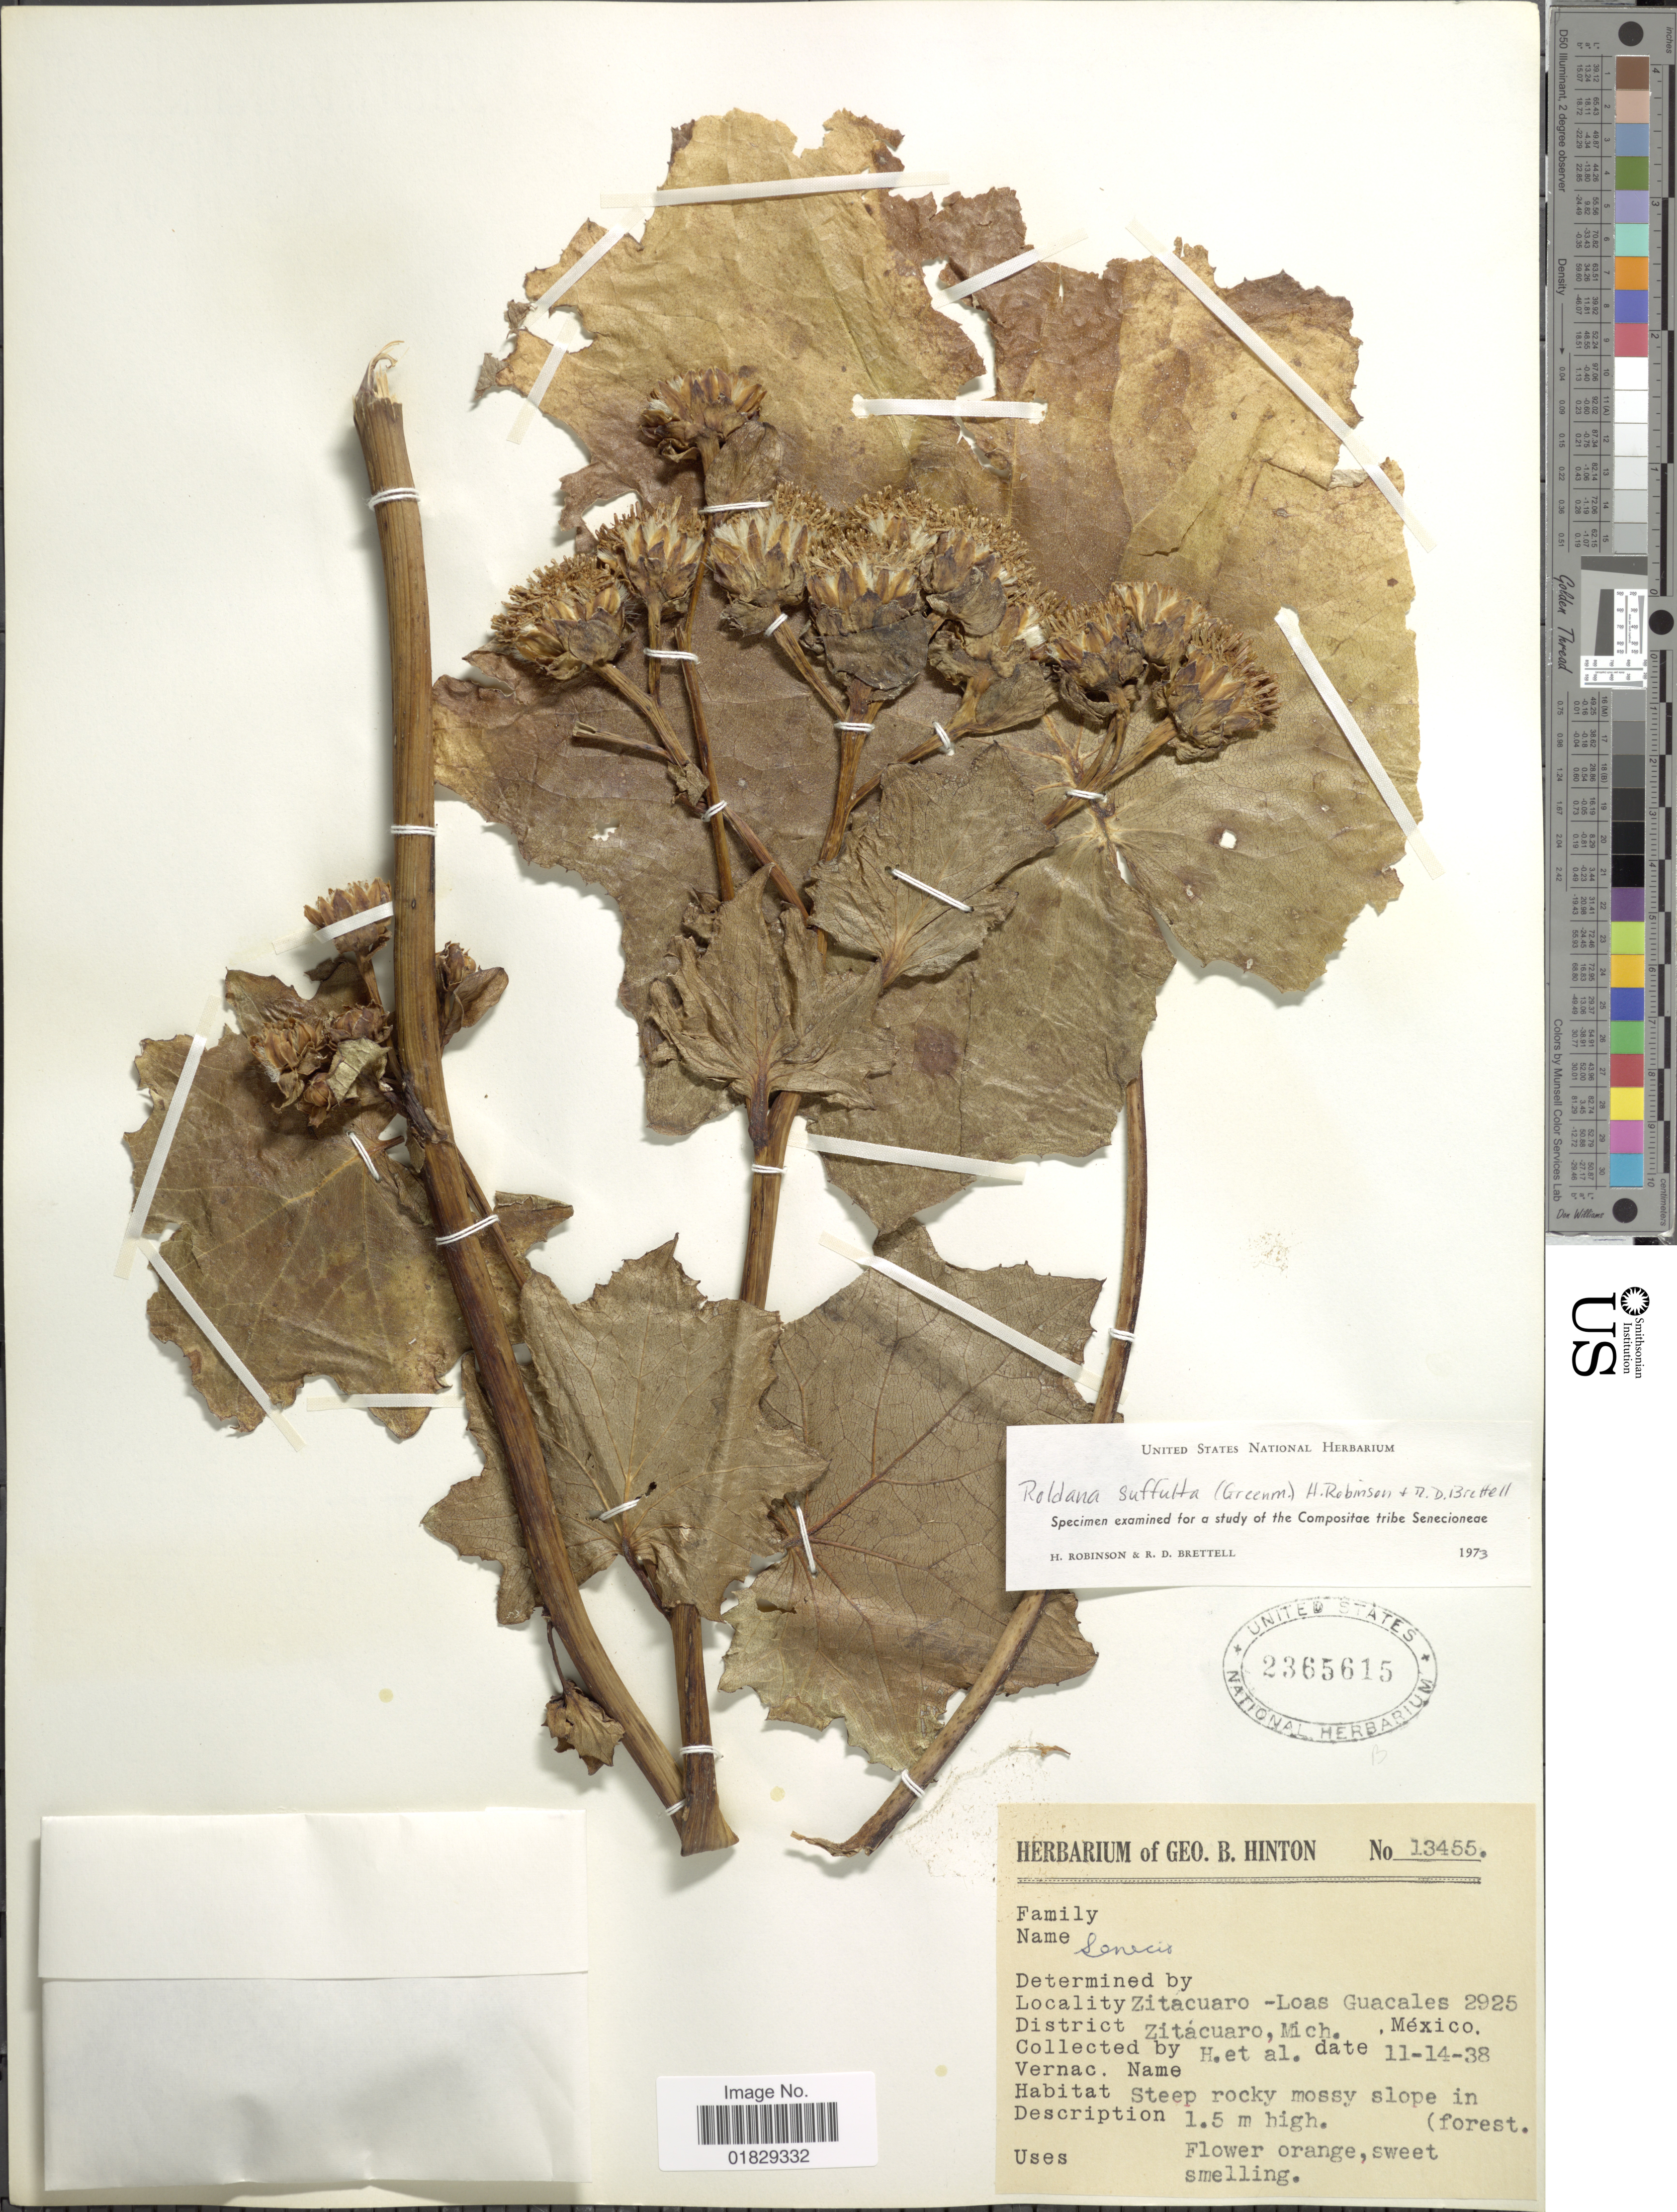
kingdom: Plantae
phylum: Tracheophyta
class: Magnoliopsida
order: Asterales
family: Asteraceae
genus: Roldana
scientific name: Roldana suffulta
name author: (Greenm.) H. Rob. & Brettell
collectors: G. B. Hinton & et al.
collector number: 13455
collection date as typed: Transcribed d/m/y: 14/11/38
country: Mexico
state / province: Michoacán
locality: Zitacuaro - Loas Guacales. District Zitácuaro, Mich., México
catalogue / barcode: US 2365615